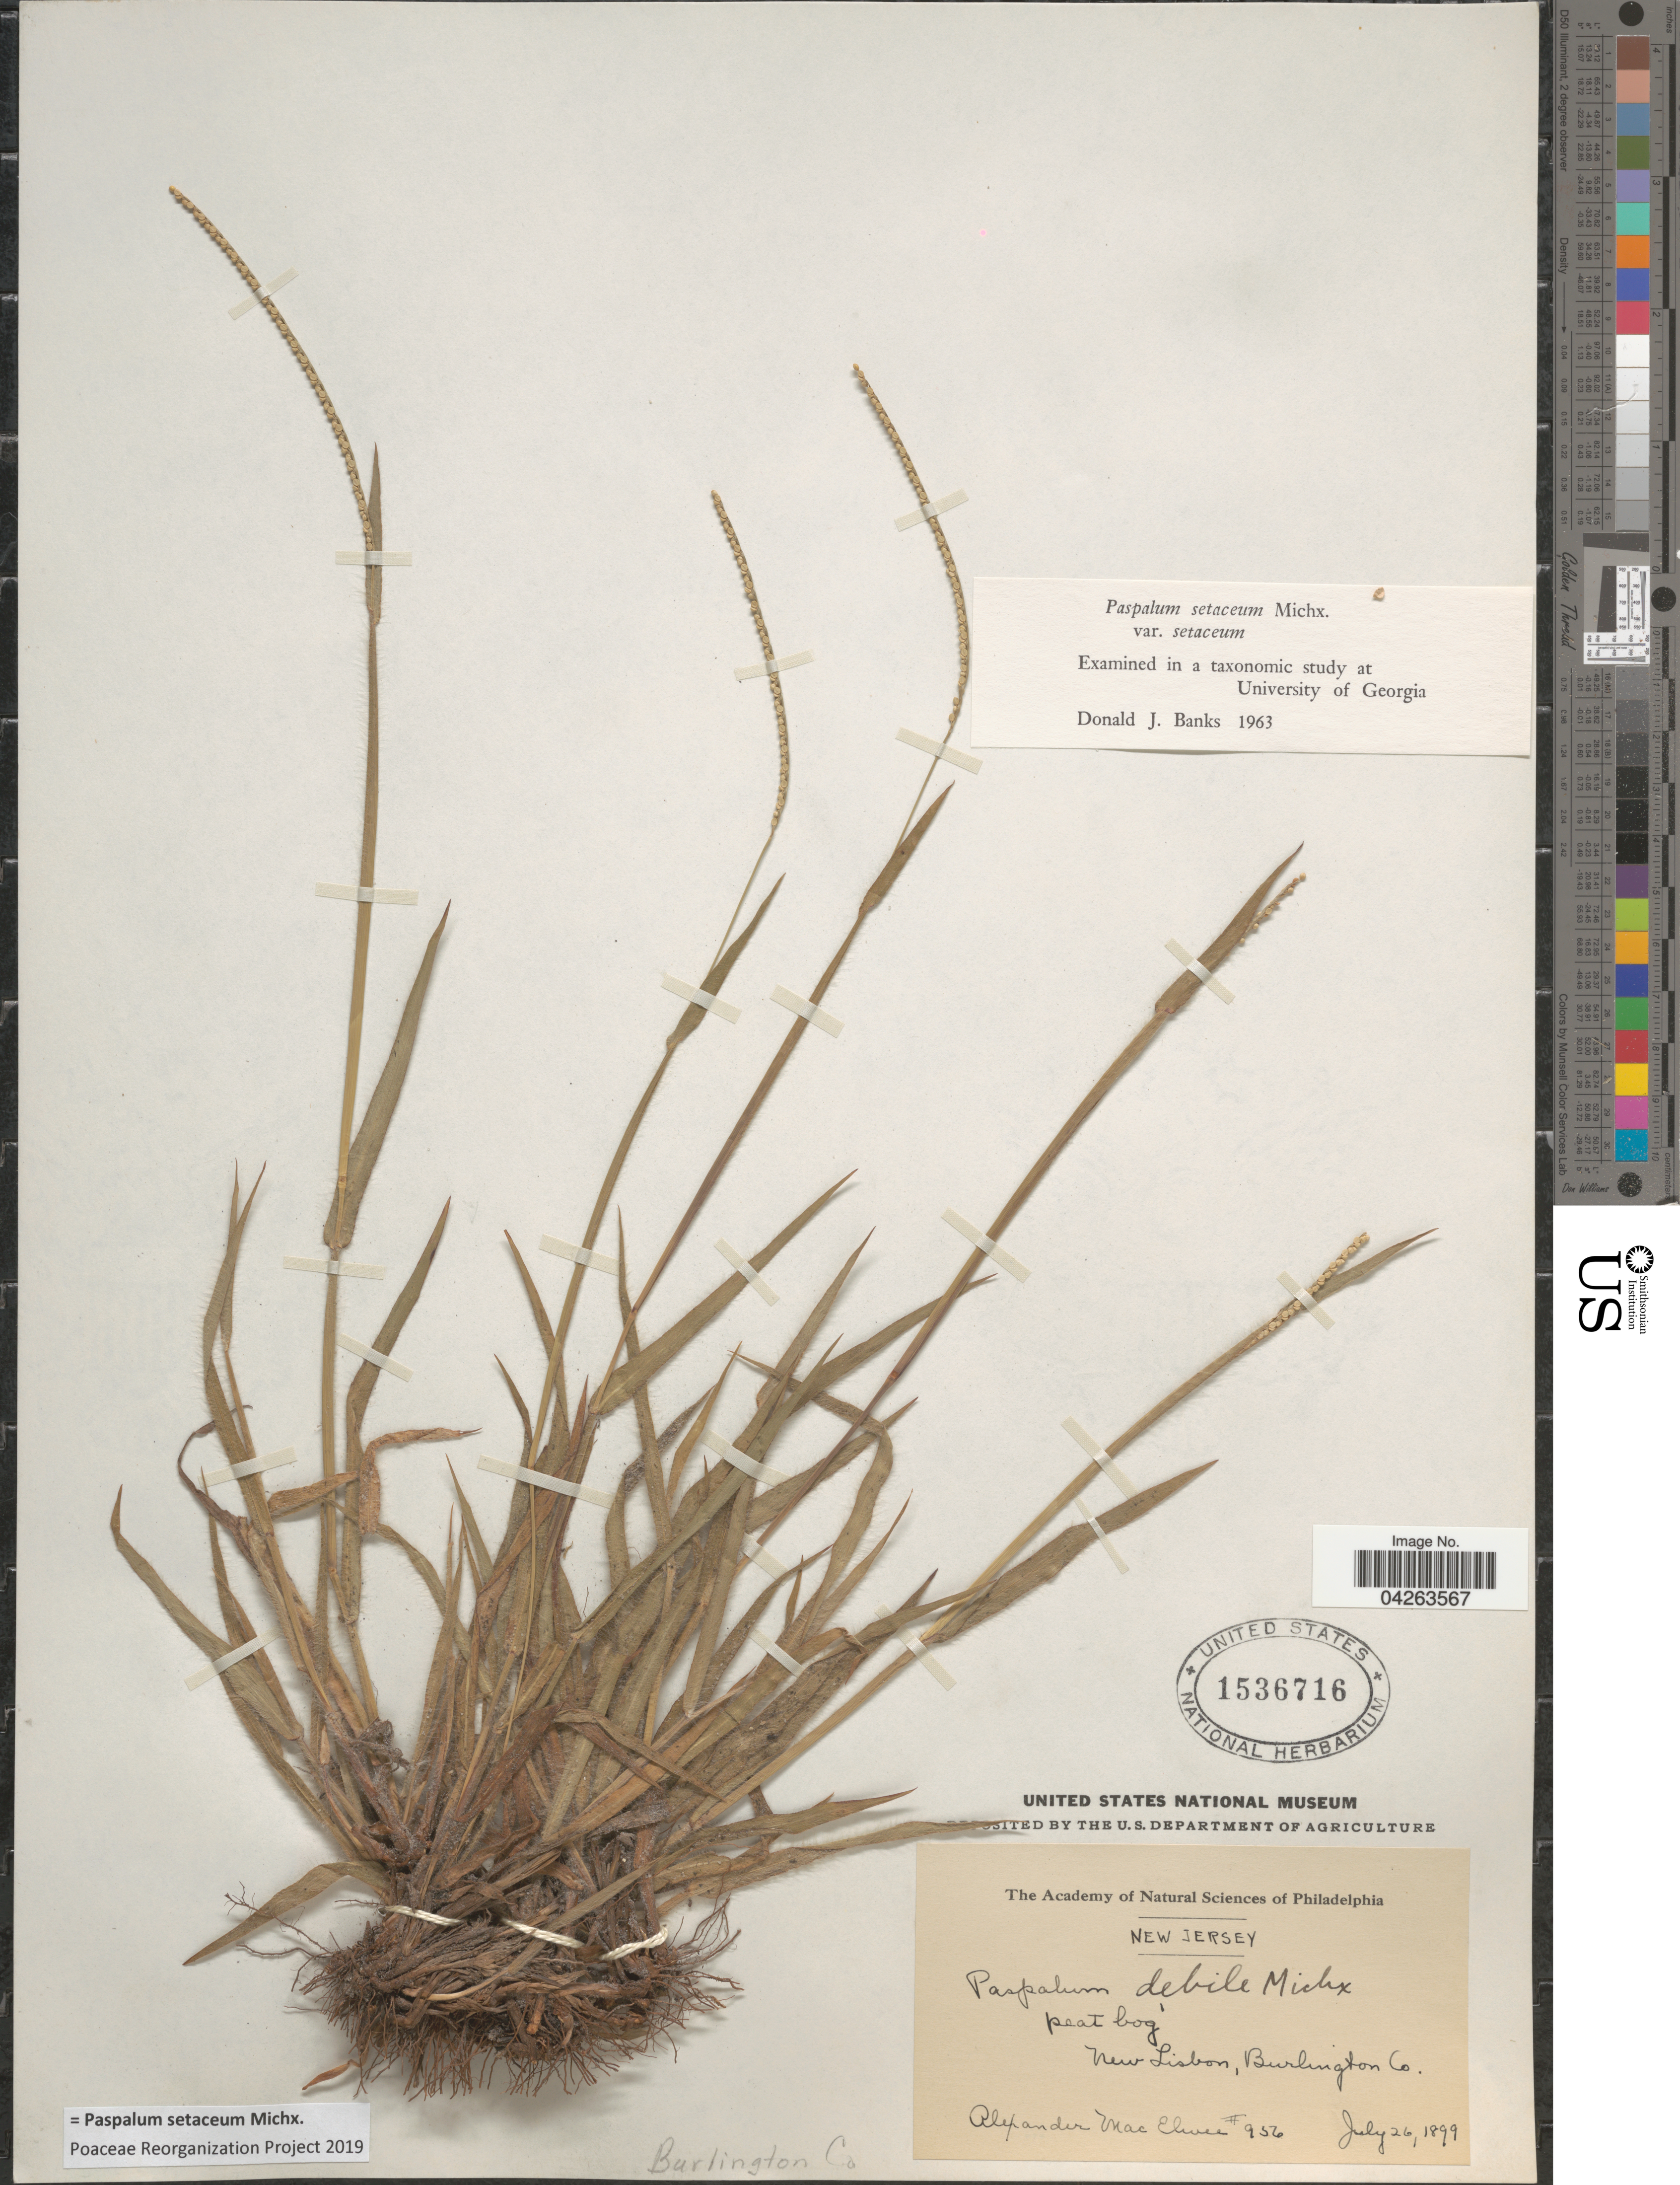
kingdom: Plantae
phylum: Tracheophyta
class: Liliopsida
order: Poales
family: Poaceae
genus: Paspalum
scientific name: Paspalum setaceum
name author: Michx.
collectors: A. MacElwee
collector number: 956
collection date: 1899-07-26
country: United States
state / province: New Jersey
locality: New Lisbon, Burlington Co.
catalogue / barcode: US 1536716